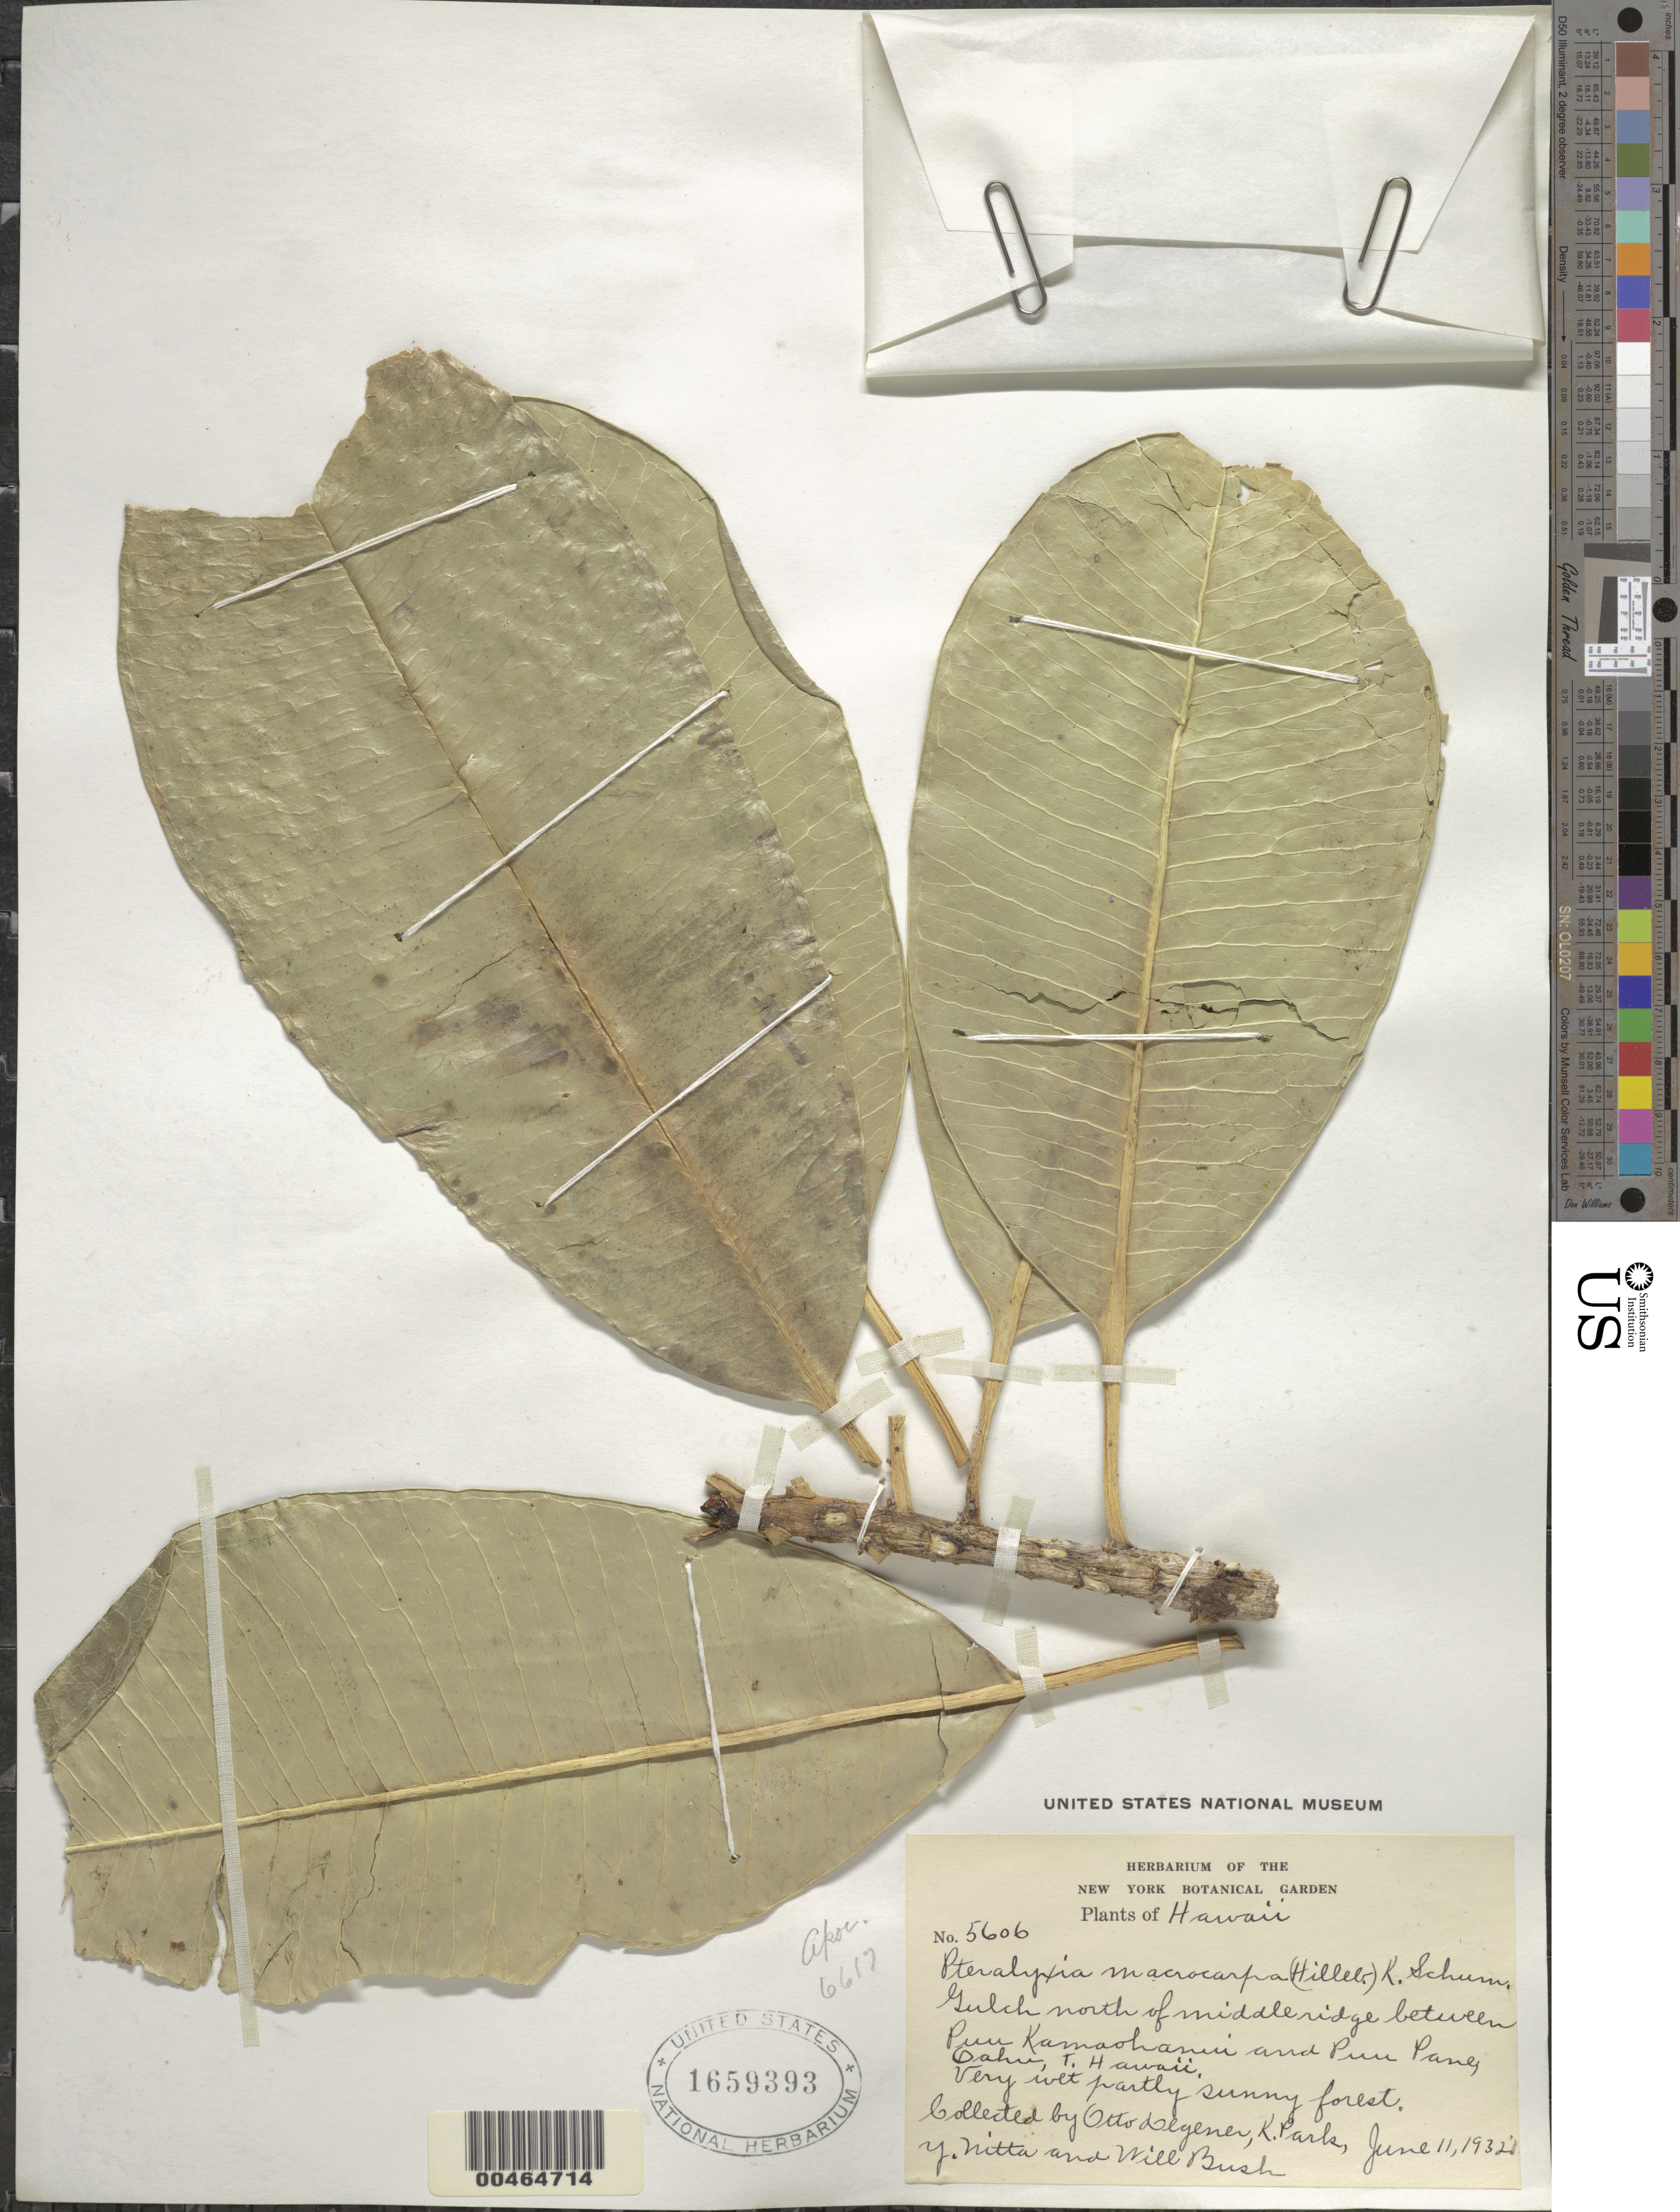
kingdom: Plantae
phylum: Tracheophyta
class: Magnoliopsida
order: Gentianales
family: Apocynaceae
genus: Pteralyxia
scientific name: Pteralyxia macrocarpa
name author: (Hillebr.) K. Schum.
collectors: O. Degener, K. Park, Y. Nitta & W. Bush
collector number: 5606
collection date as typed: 11 Jun 1932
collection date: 1932-06-11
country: United States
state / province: Hawaii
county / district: Honolulu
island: Oahu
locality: Gulch N of middle ridge between Puu Kamaohanui and Puu Pane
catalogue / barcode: US 1659393